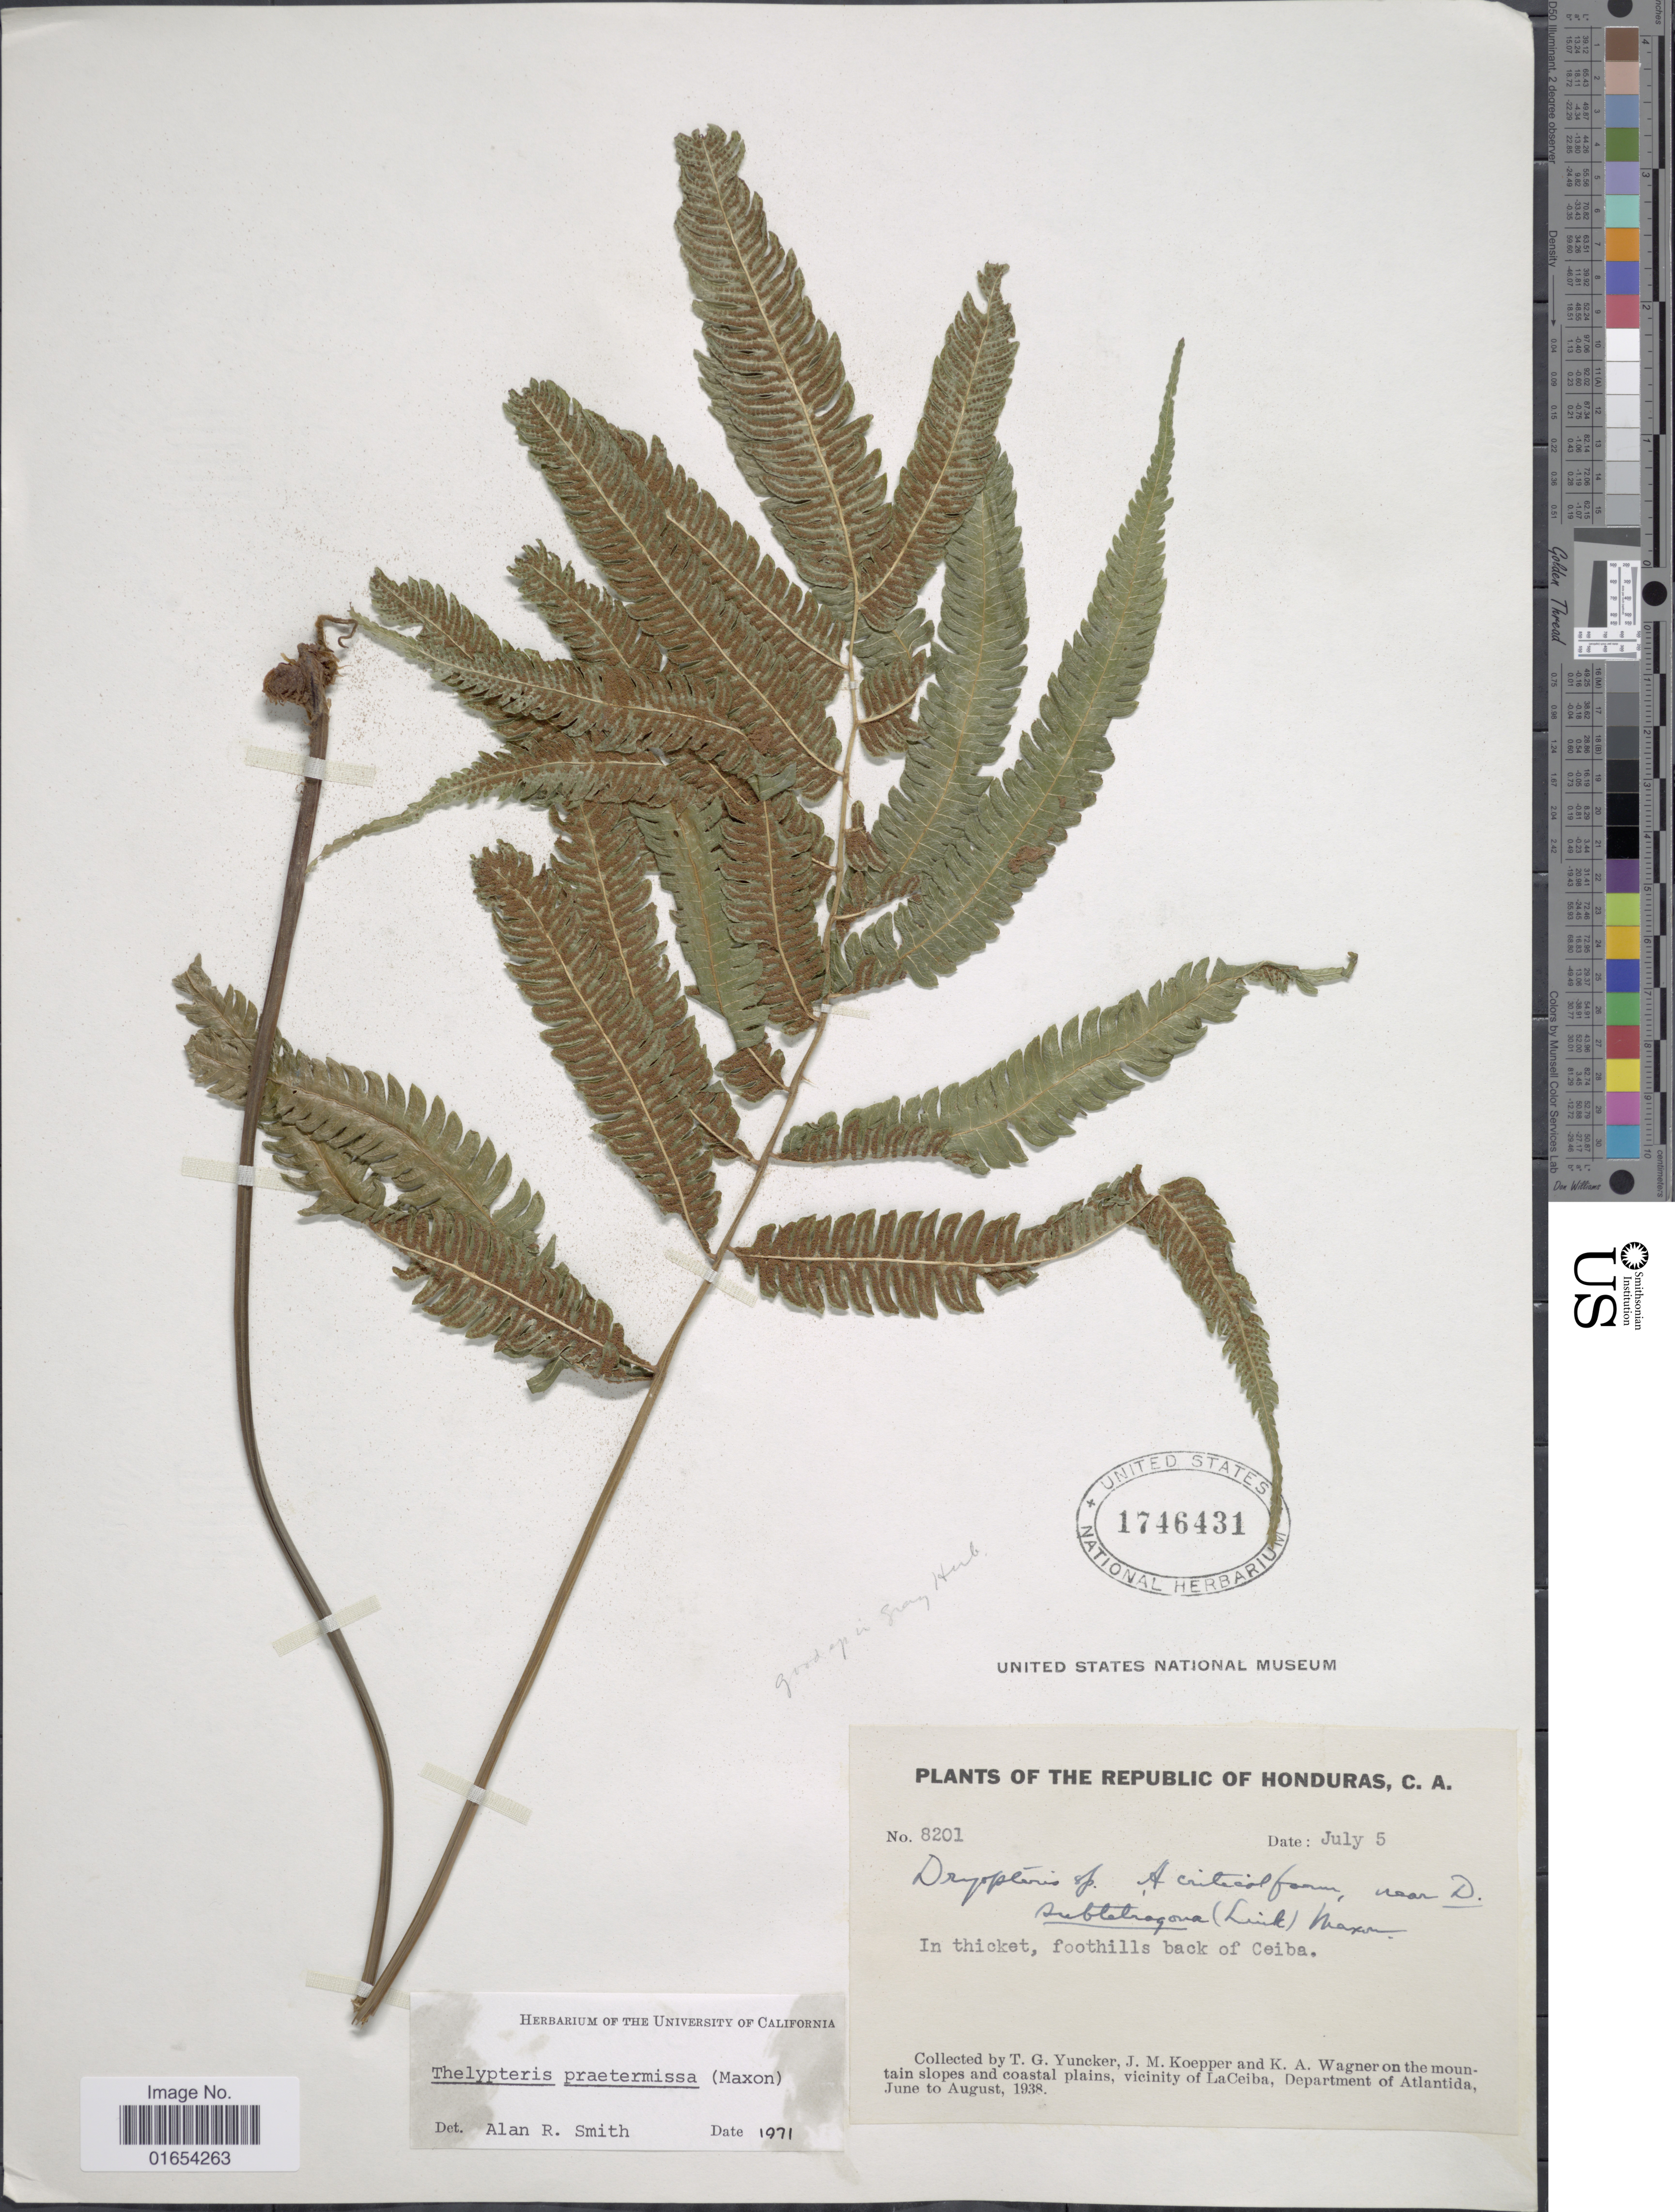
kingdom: Plantae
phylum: Tracheophyta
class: Polypodiopsida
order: Polypodiales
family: Thelypteridaceae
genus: Goniopteris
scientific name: Goniopteris praetermissa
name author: (Maxon) Salino & T.E. Almeida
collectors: T. G. Yuncker, J. M. Koepper & K. A. Wagner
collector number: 8201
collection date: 1938-07-05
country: Honduras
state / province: Atlántida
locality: On the mountain slope and costal plains, vicinity of LaCeiba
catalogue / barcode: US 1746431